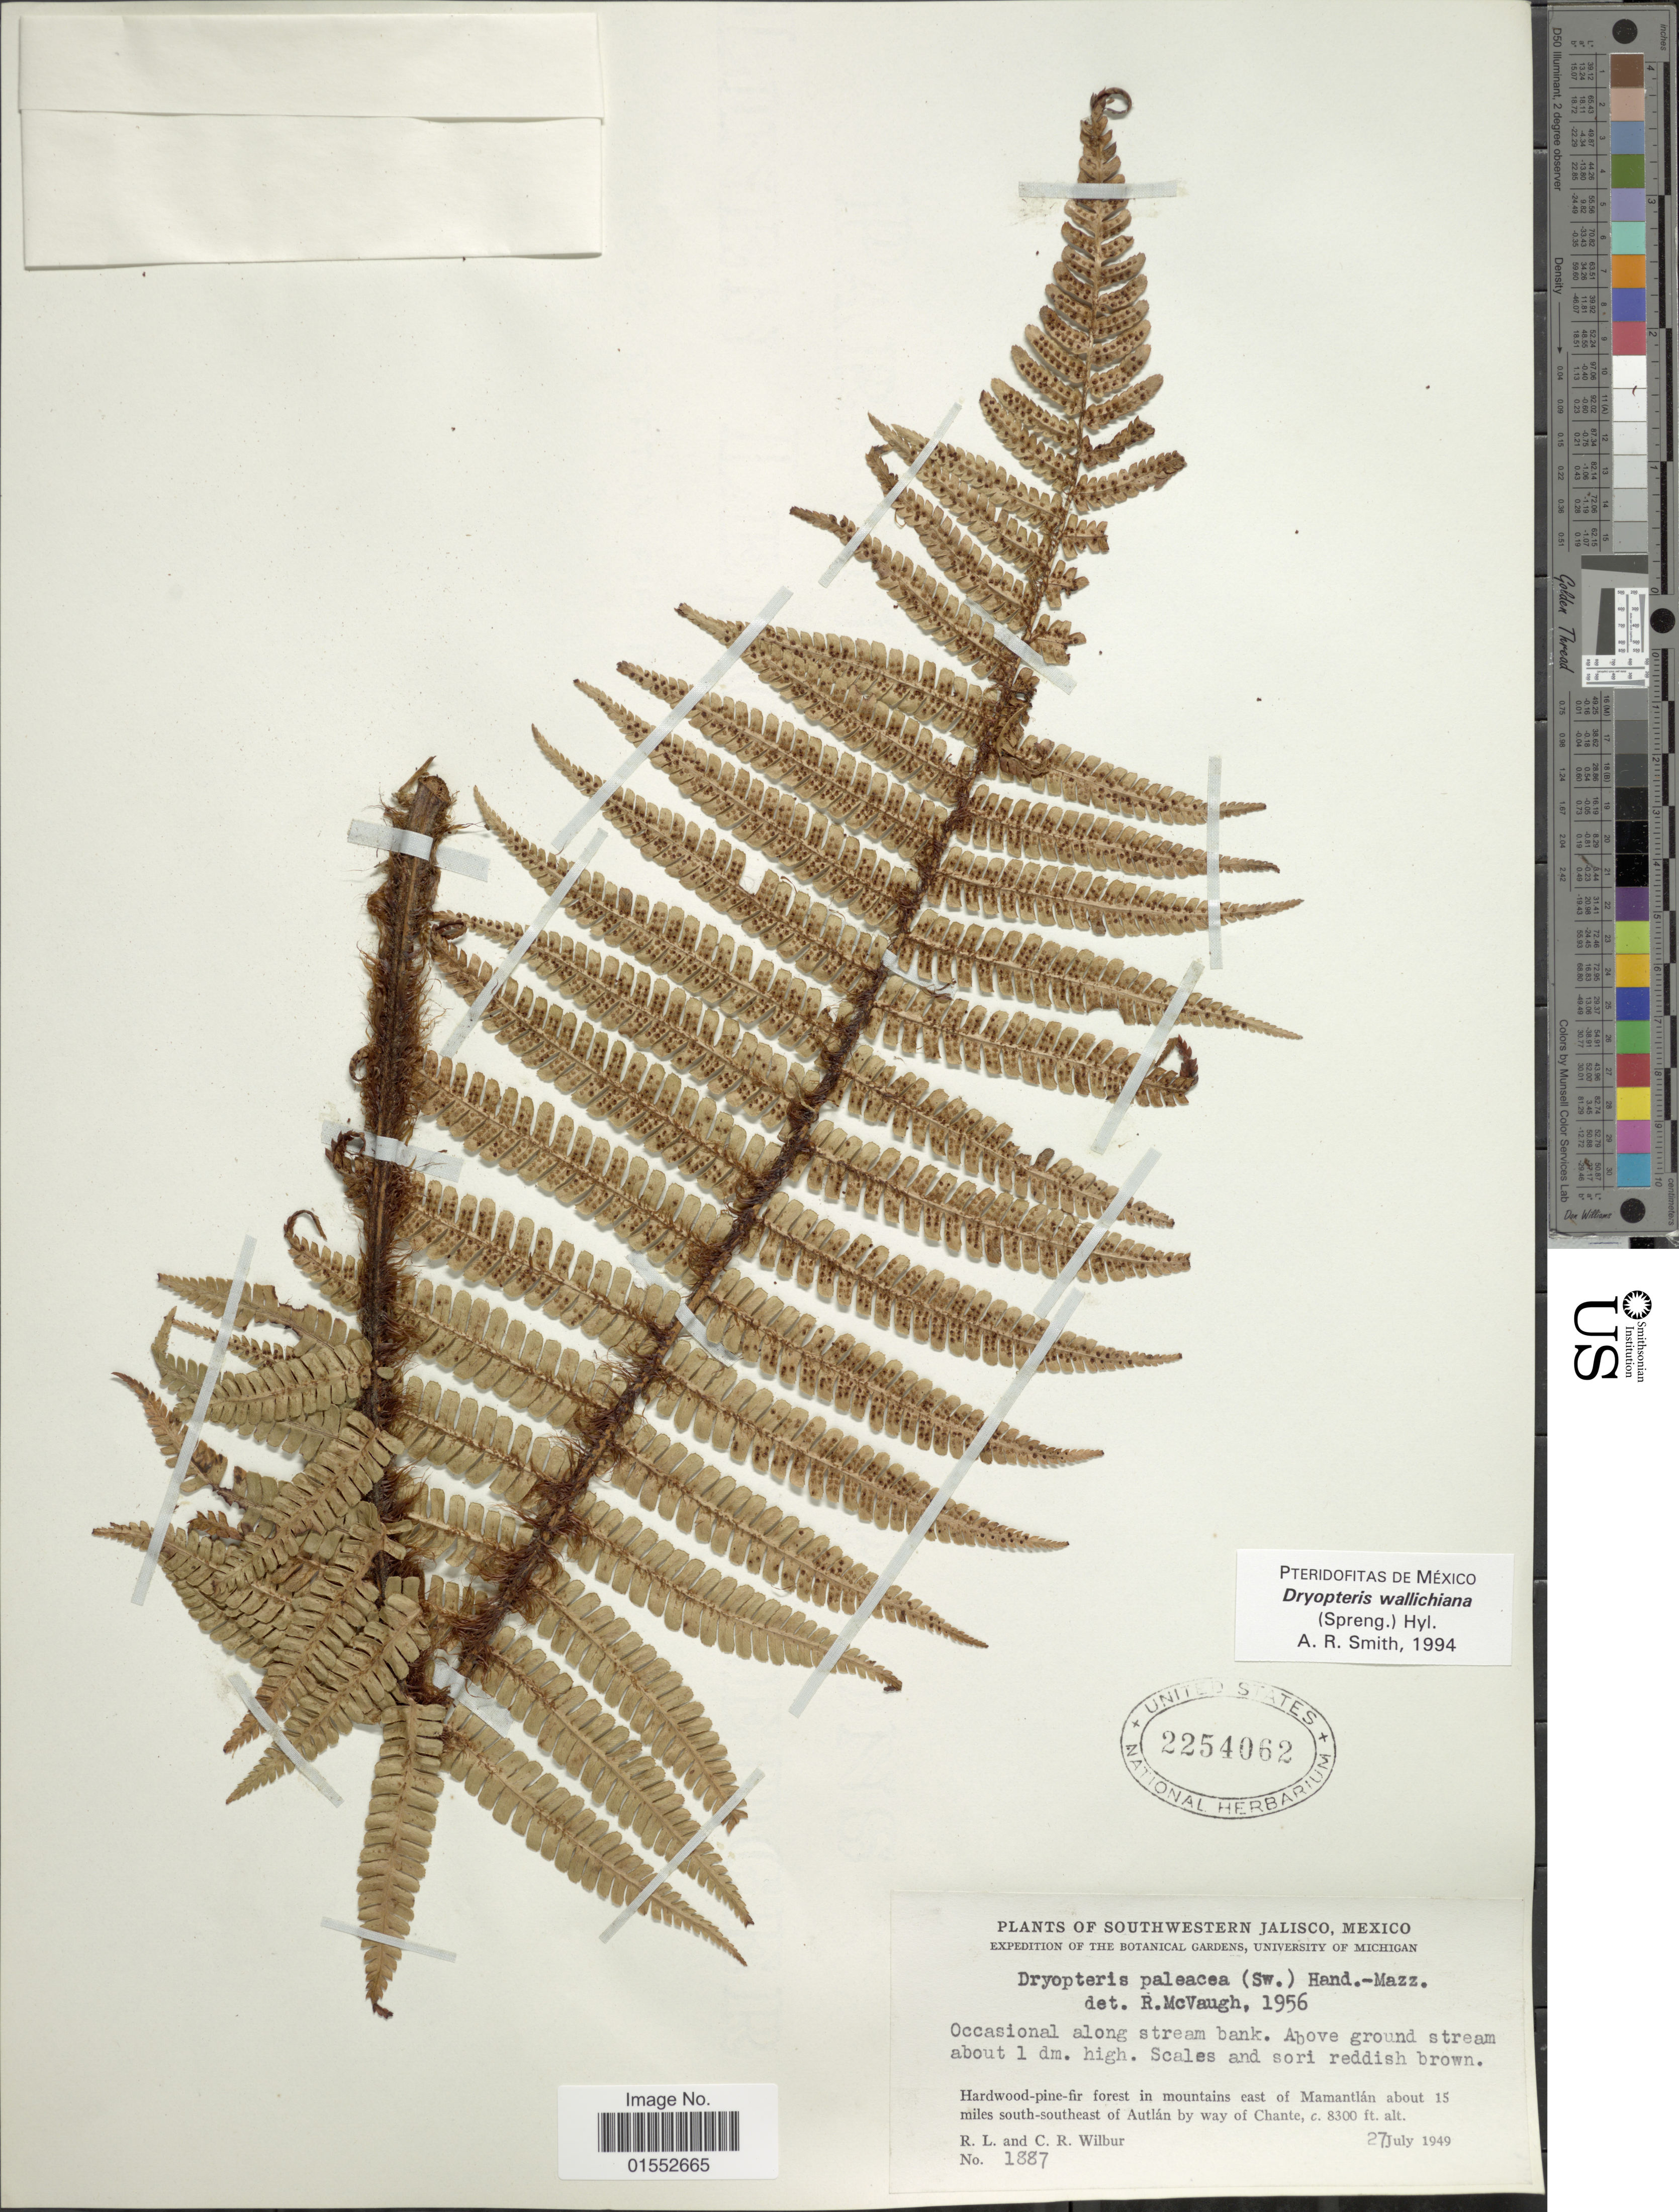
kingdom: Plantae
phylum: Tracheophyta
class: Polypodiopsida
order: Polypodiales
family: Dryopteridaceae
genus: Dryopteris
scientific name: Dryopteris wallichiana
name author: (Spreng.) Hyl.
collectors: R. L. Wilbur & C. Wilbur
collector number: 1887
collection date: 1949-07-27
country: Mexico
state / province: Jalisco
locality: Southwestern Jalisco, Hardwood-pine-fir forest in mountains east of Mamantlán about 15 miles south-southeast of Autlán by way to Chante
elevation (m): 2530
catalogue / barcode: US 2254062